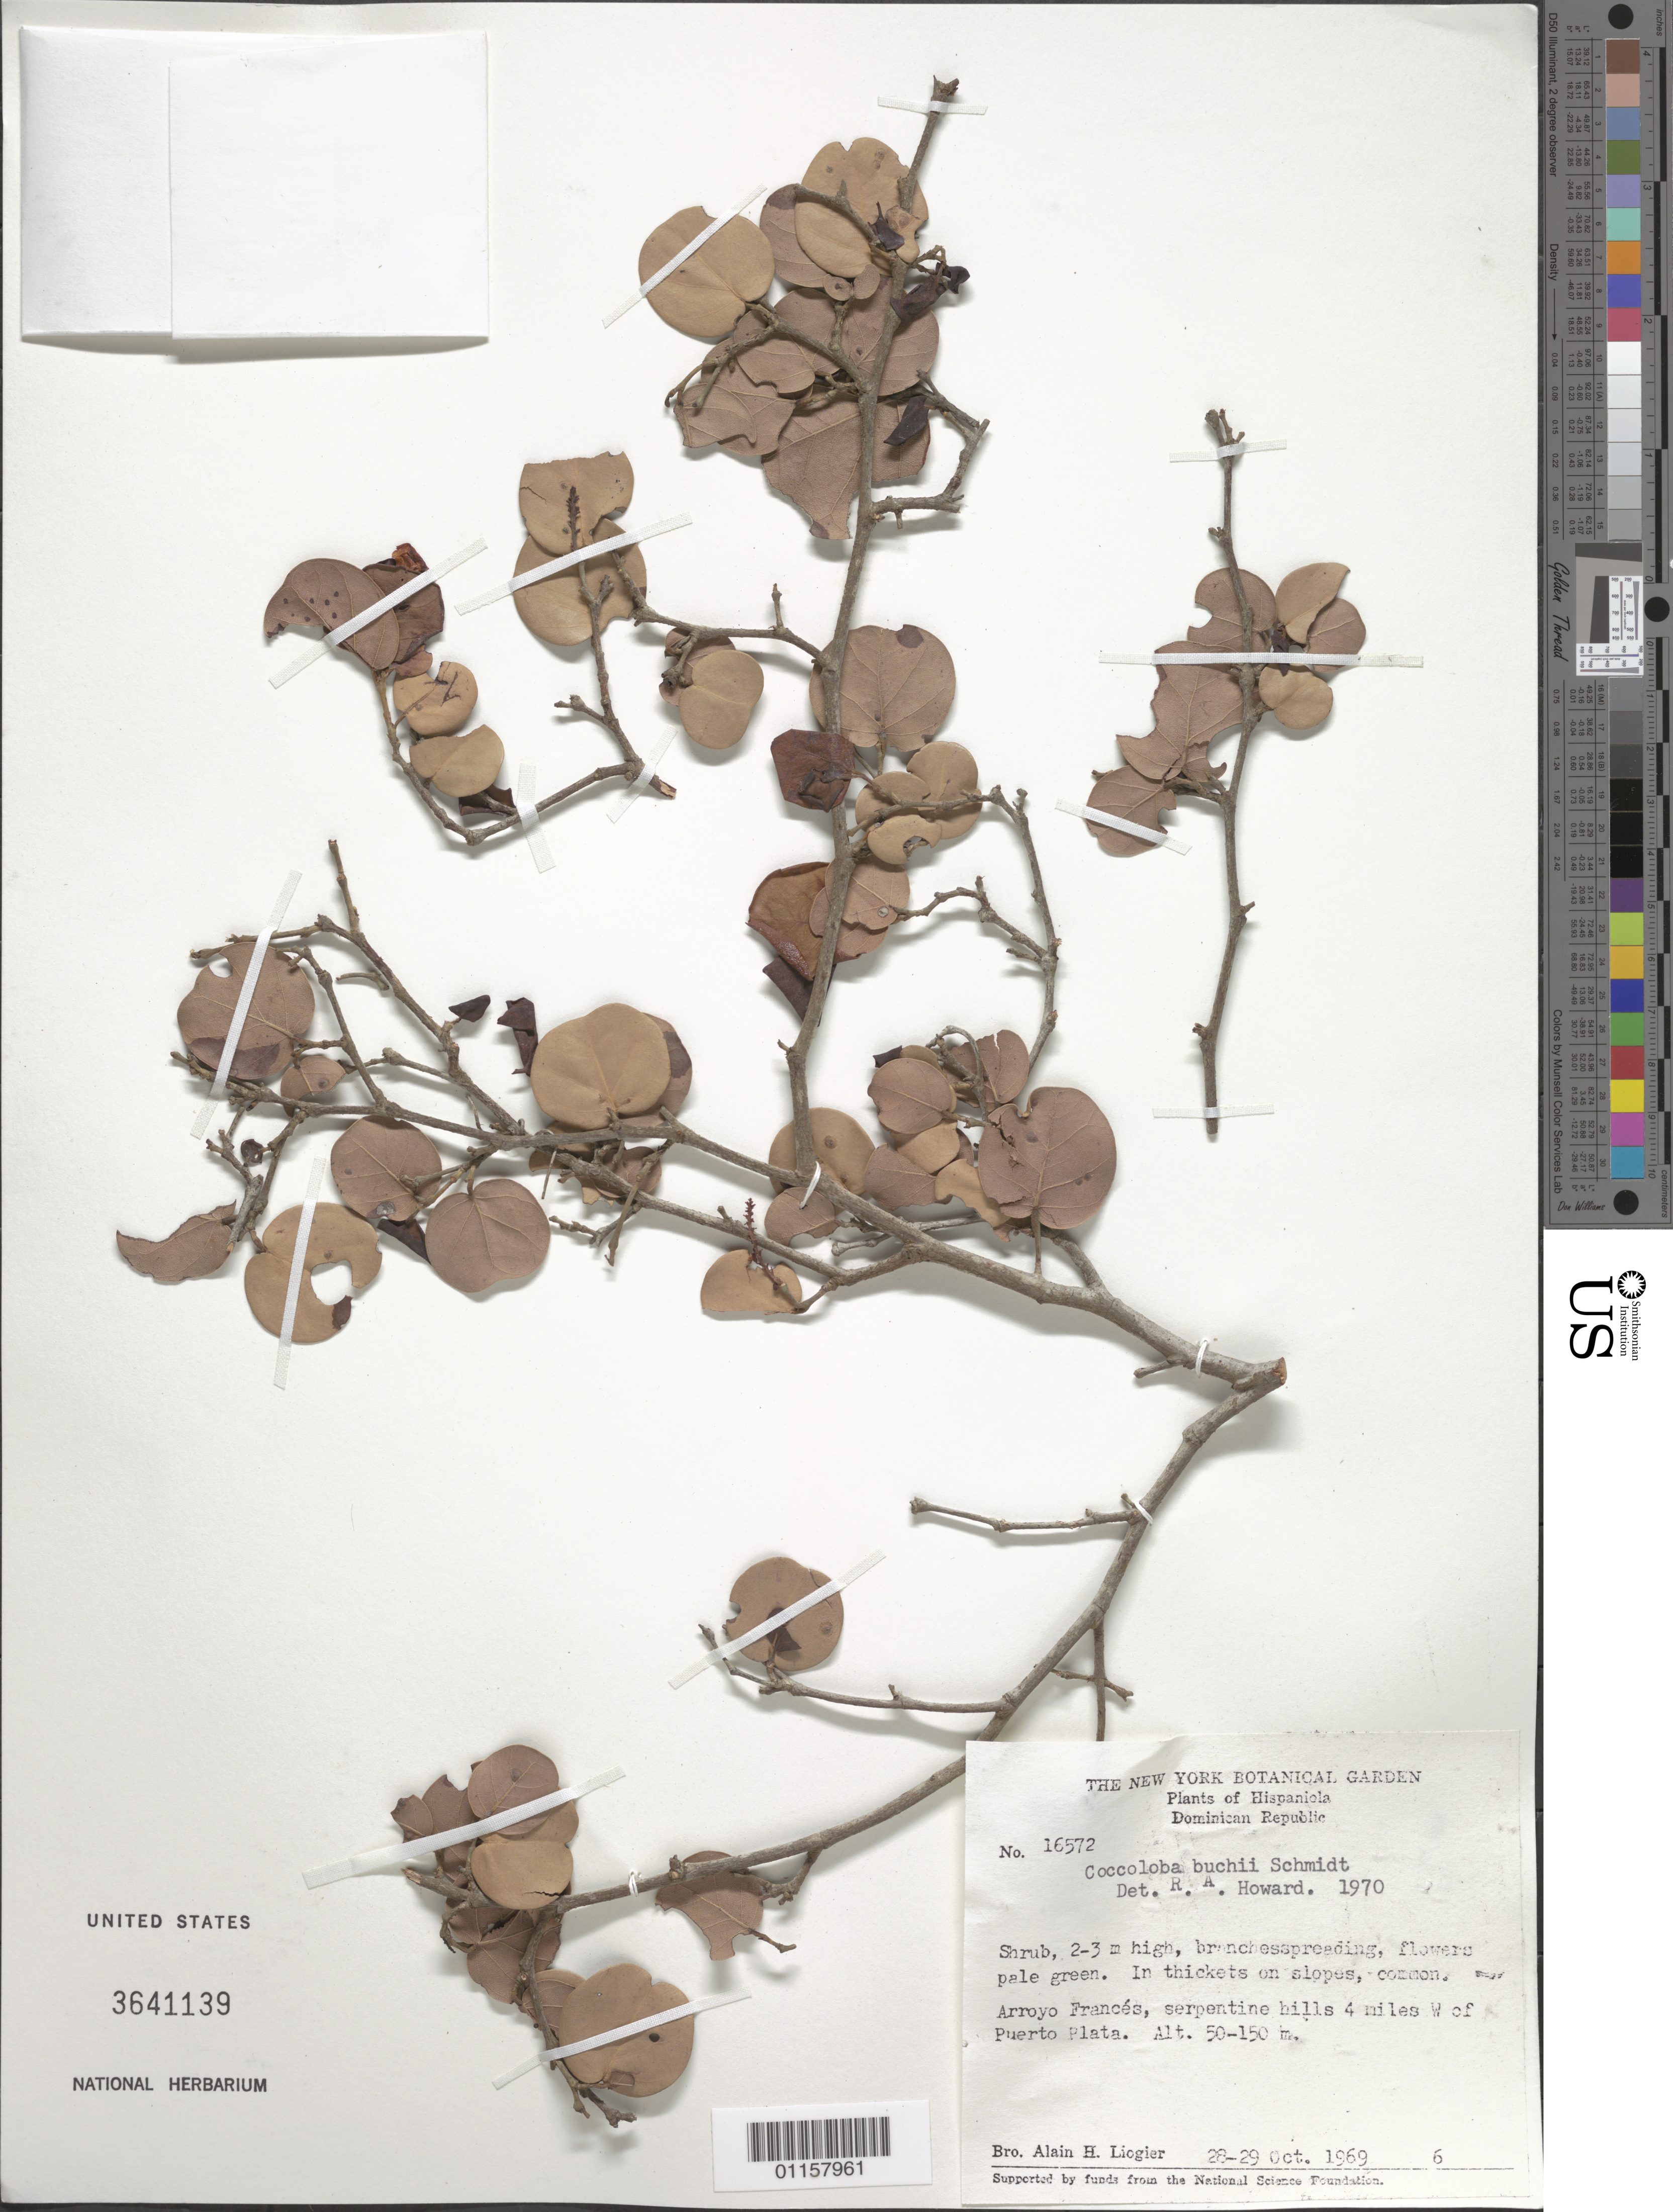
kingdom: Plantae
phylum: Tracheophyta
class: Magnoliopsida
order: Caryophyllales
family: Polygonaceae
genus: Coccoloba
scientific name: Coccoloba buchii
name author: O.C. Schmidt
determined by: Howard, R. A.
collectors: A. H. Liogier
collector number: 16572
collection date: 1969-10-28/1969-10-29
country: Dominican Republic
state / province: Puerto Plata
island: Hispaniola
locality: Arroyo Francés. serpentine hills 4 miles W of Puerto Plata.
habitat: Serpentine hills. In thickets on slopes. Common.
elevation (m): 50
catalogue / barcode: US 3641139